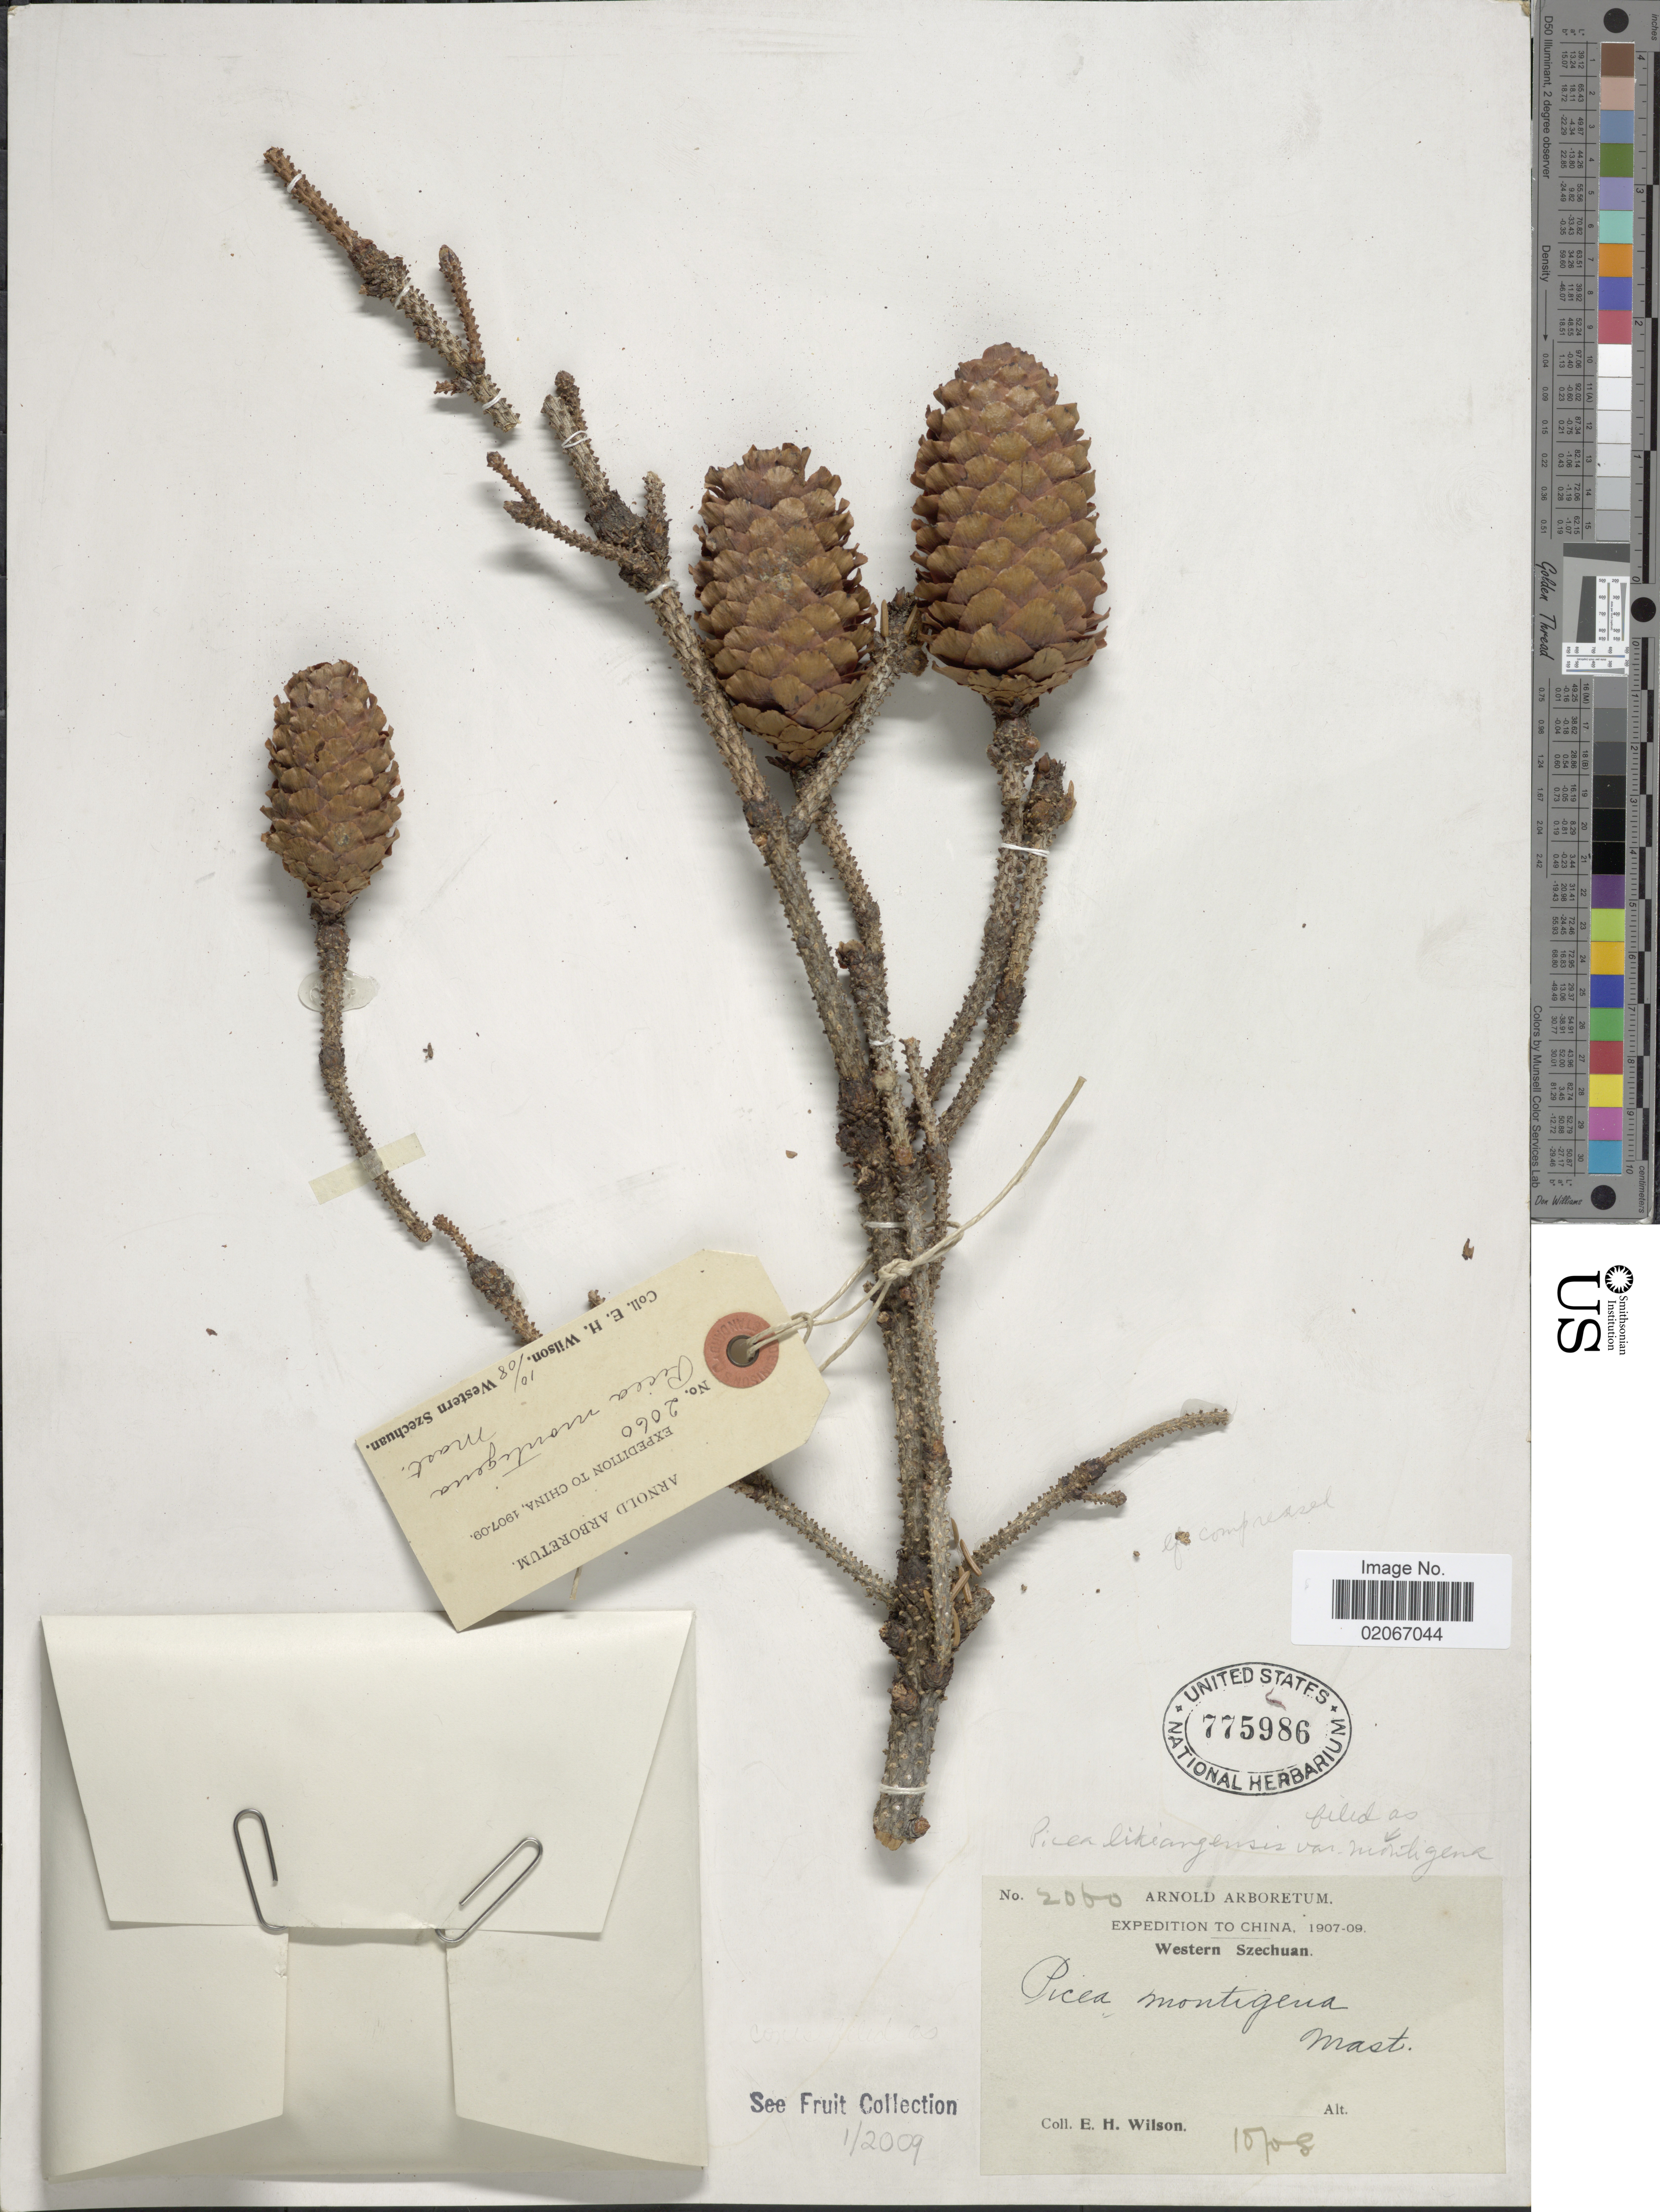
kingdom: Plantae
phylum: Tracheophyta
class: Pinopsida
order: Pinales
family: Pinaceae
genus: Picea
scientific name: Picea montigena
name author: Mast.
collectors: E. Wilson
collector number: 2060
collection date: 1908-10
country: China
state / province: Sichuan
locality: Western Szechuan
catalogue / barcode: US 775986